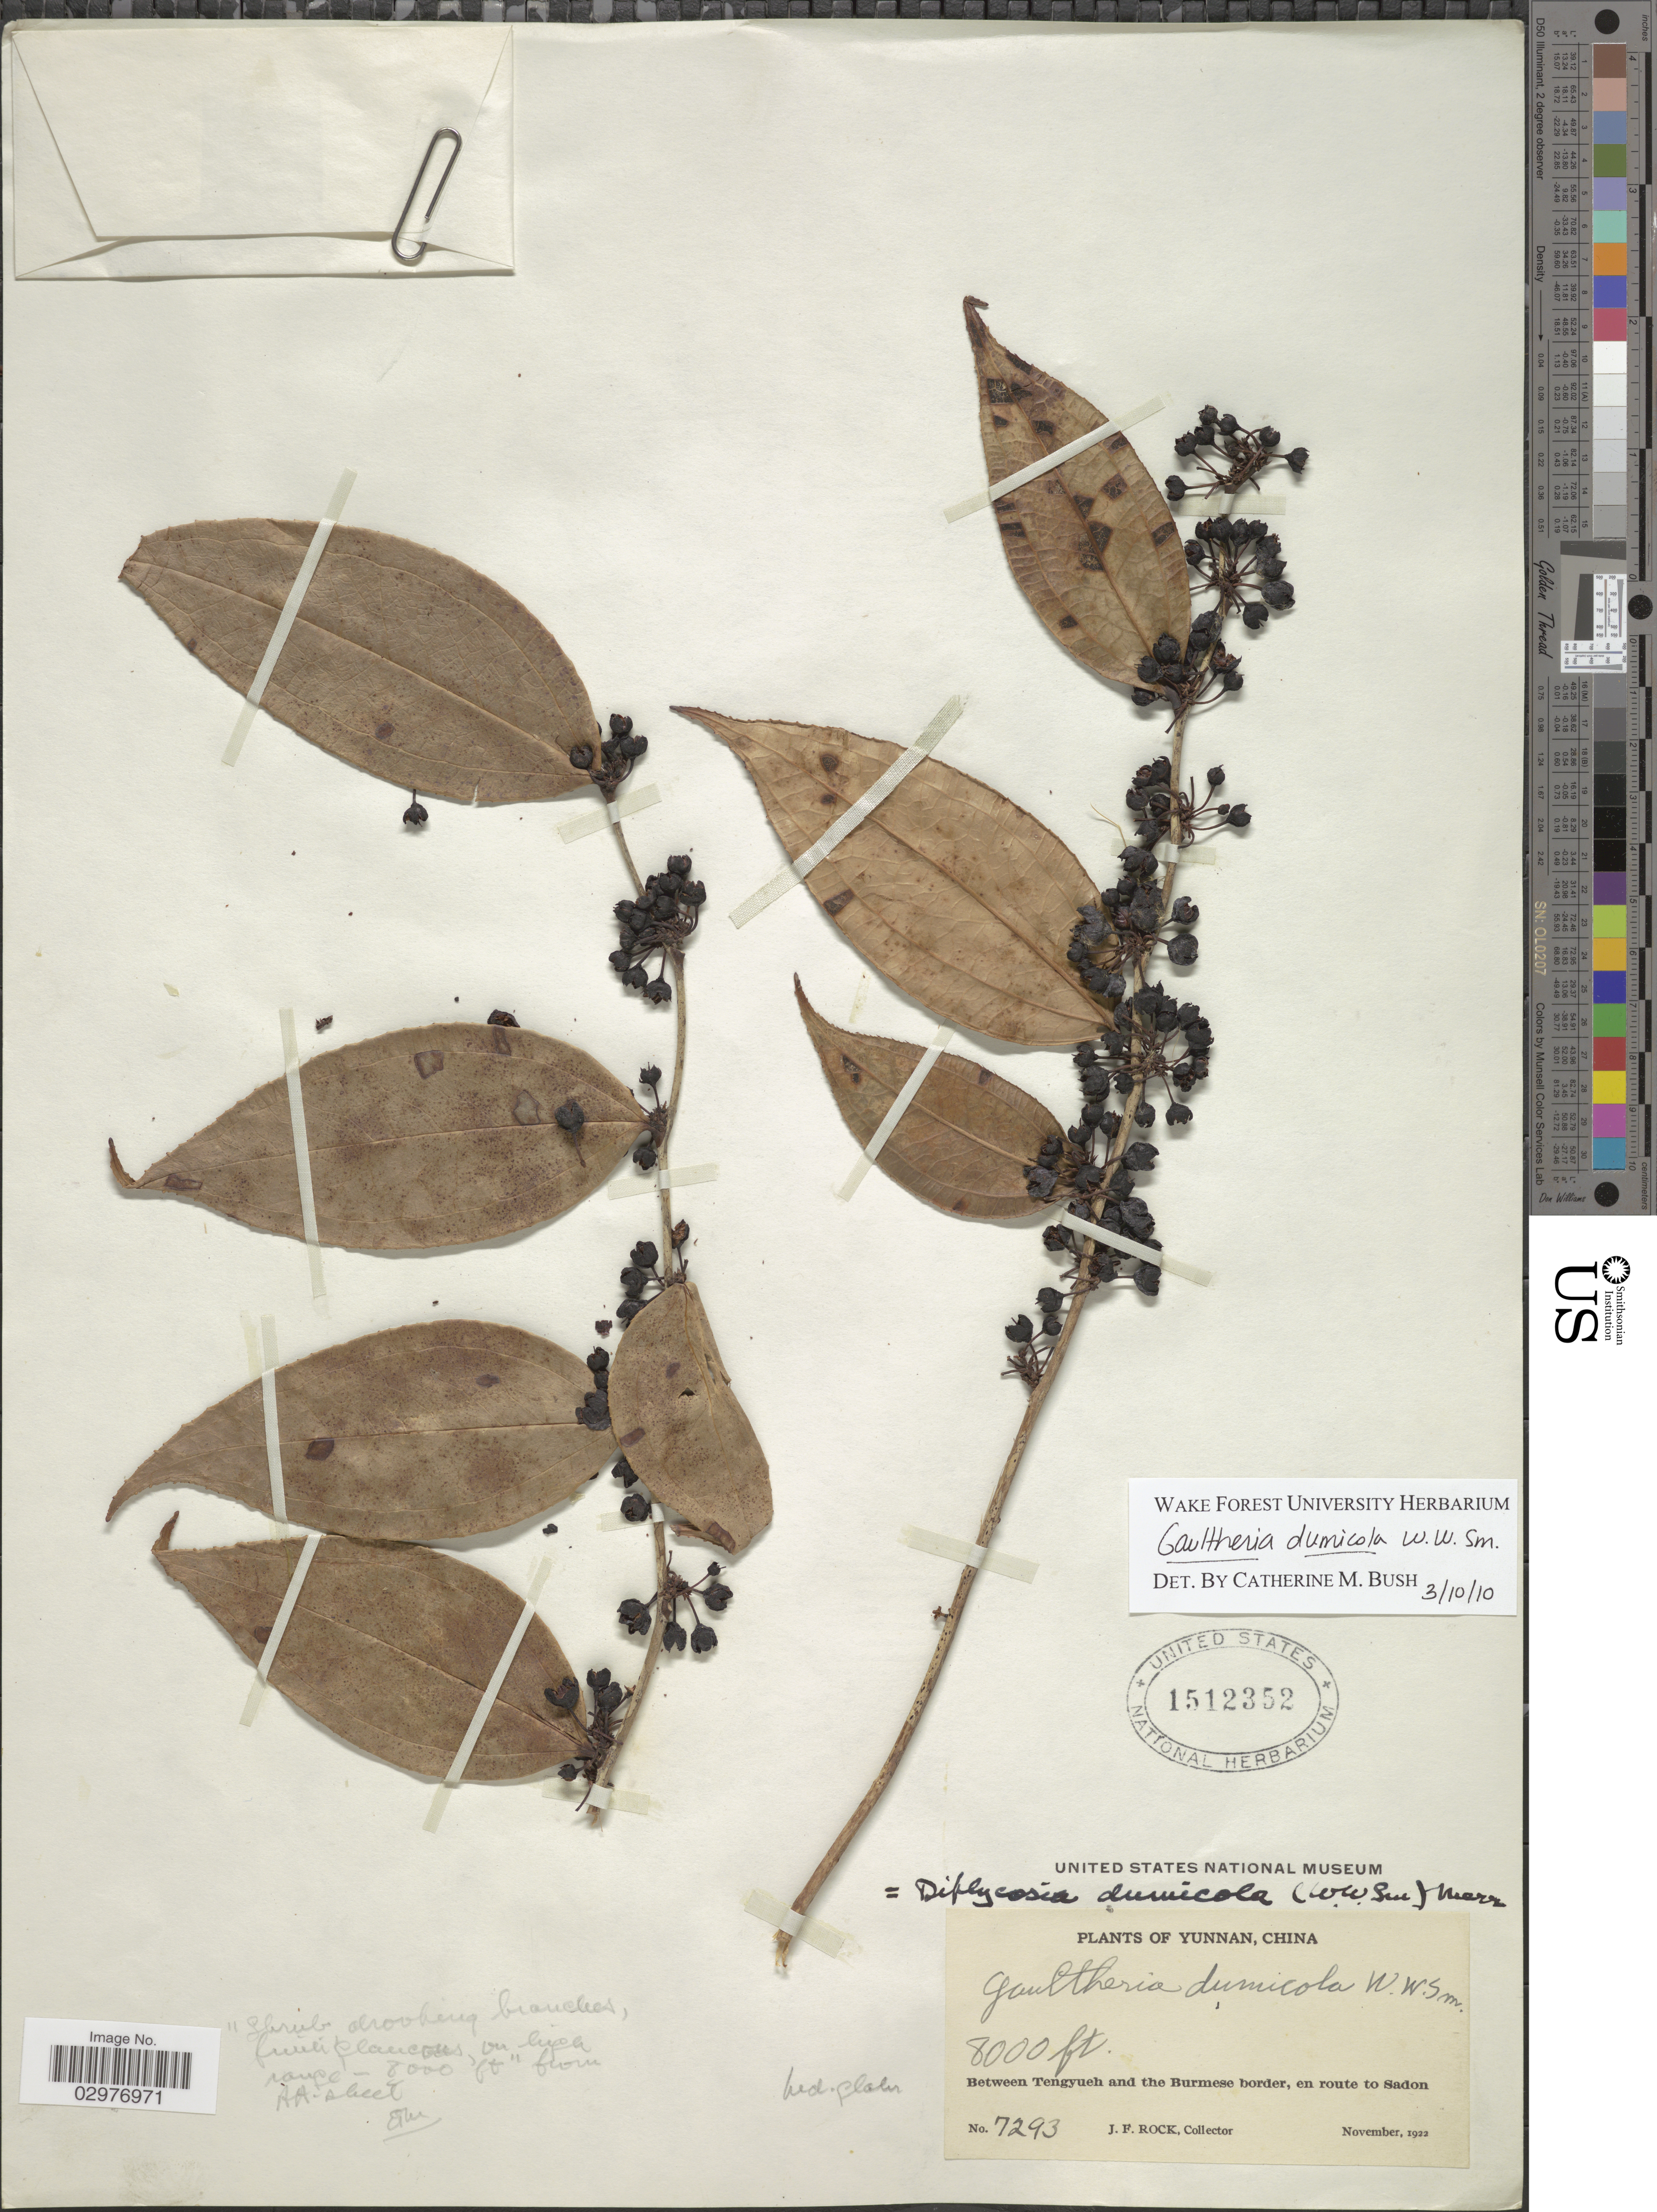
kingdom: Plantae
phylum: Tracheophyta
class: Magnoliopsida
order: Ericales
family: Ericaceae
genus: Gaultheria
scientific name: Gaultheria dumicola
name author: W.W. Sm.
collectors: J. Rock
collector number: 7293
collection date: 1922-11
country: China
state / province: Yunnan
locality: Between Tengyueh and the Burmese border, en route to Sadon.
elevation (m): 2438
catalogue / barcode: US 1512352